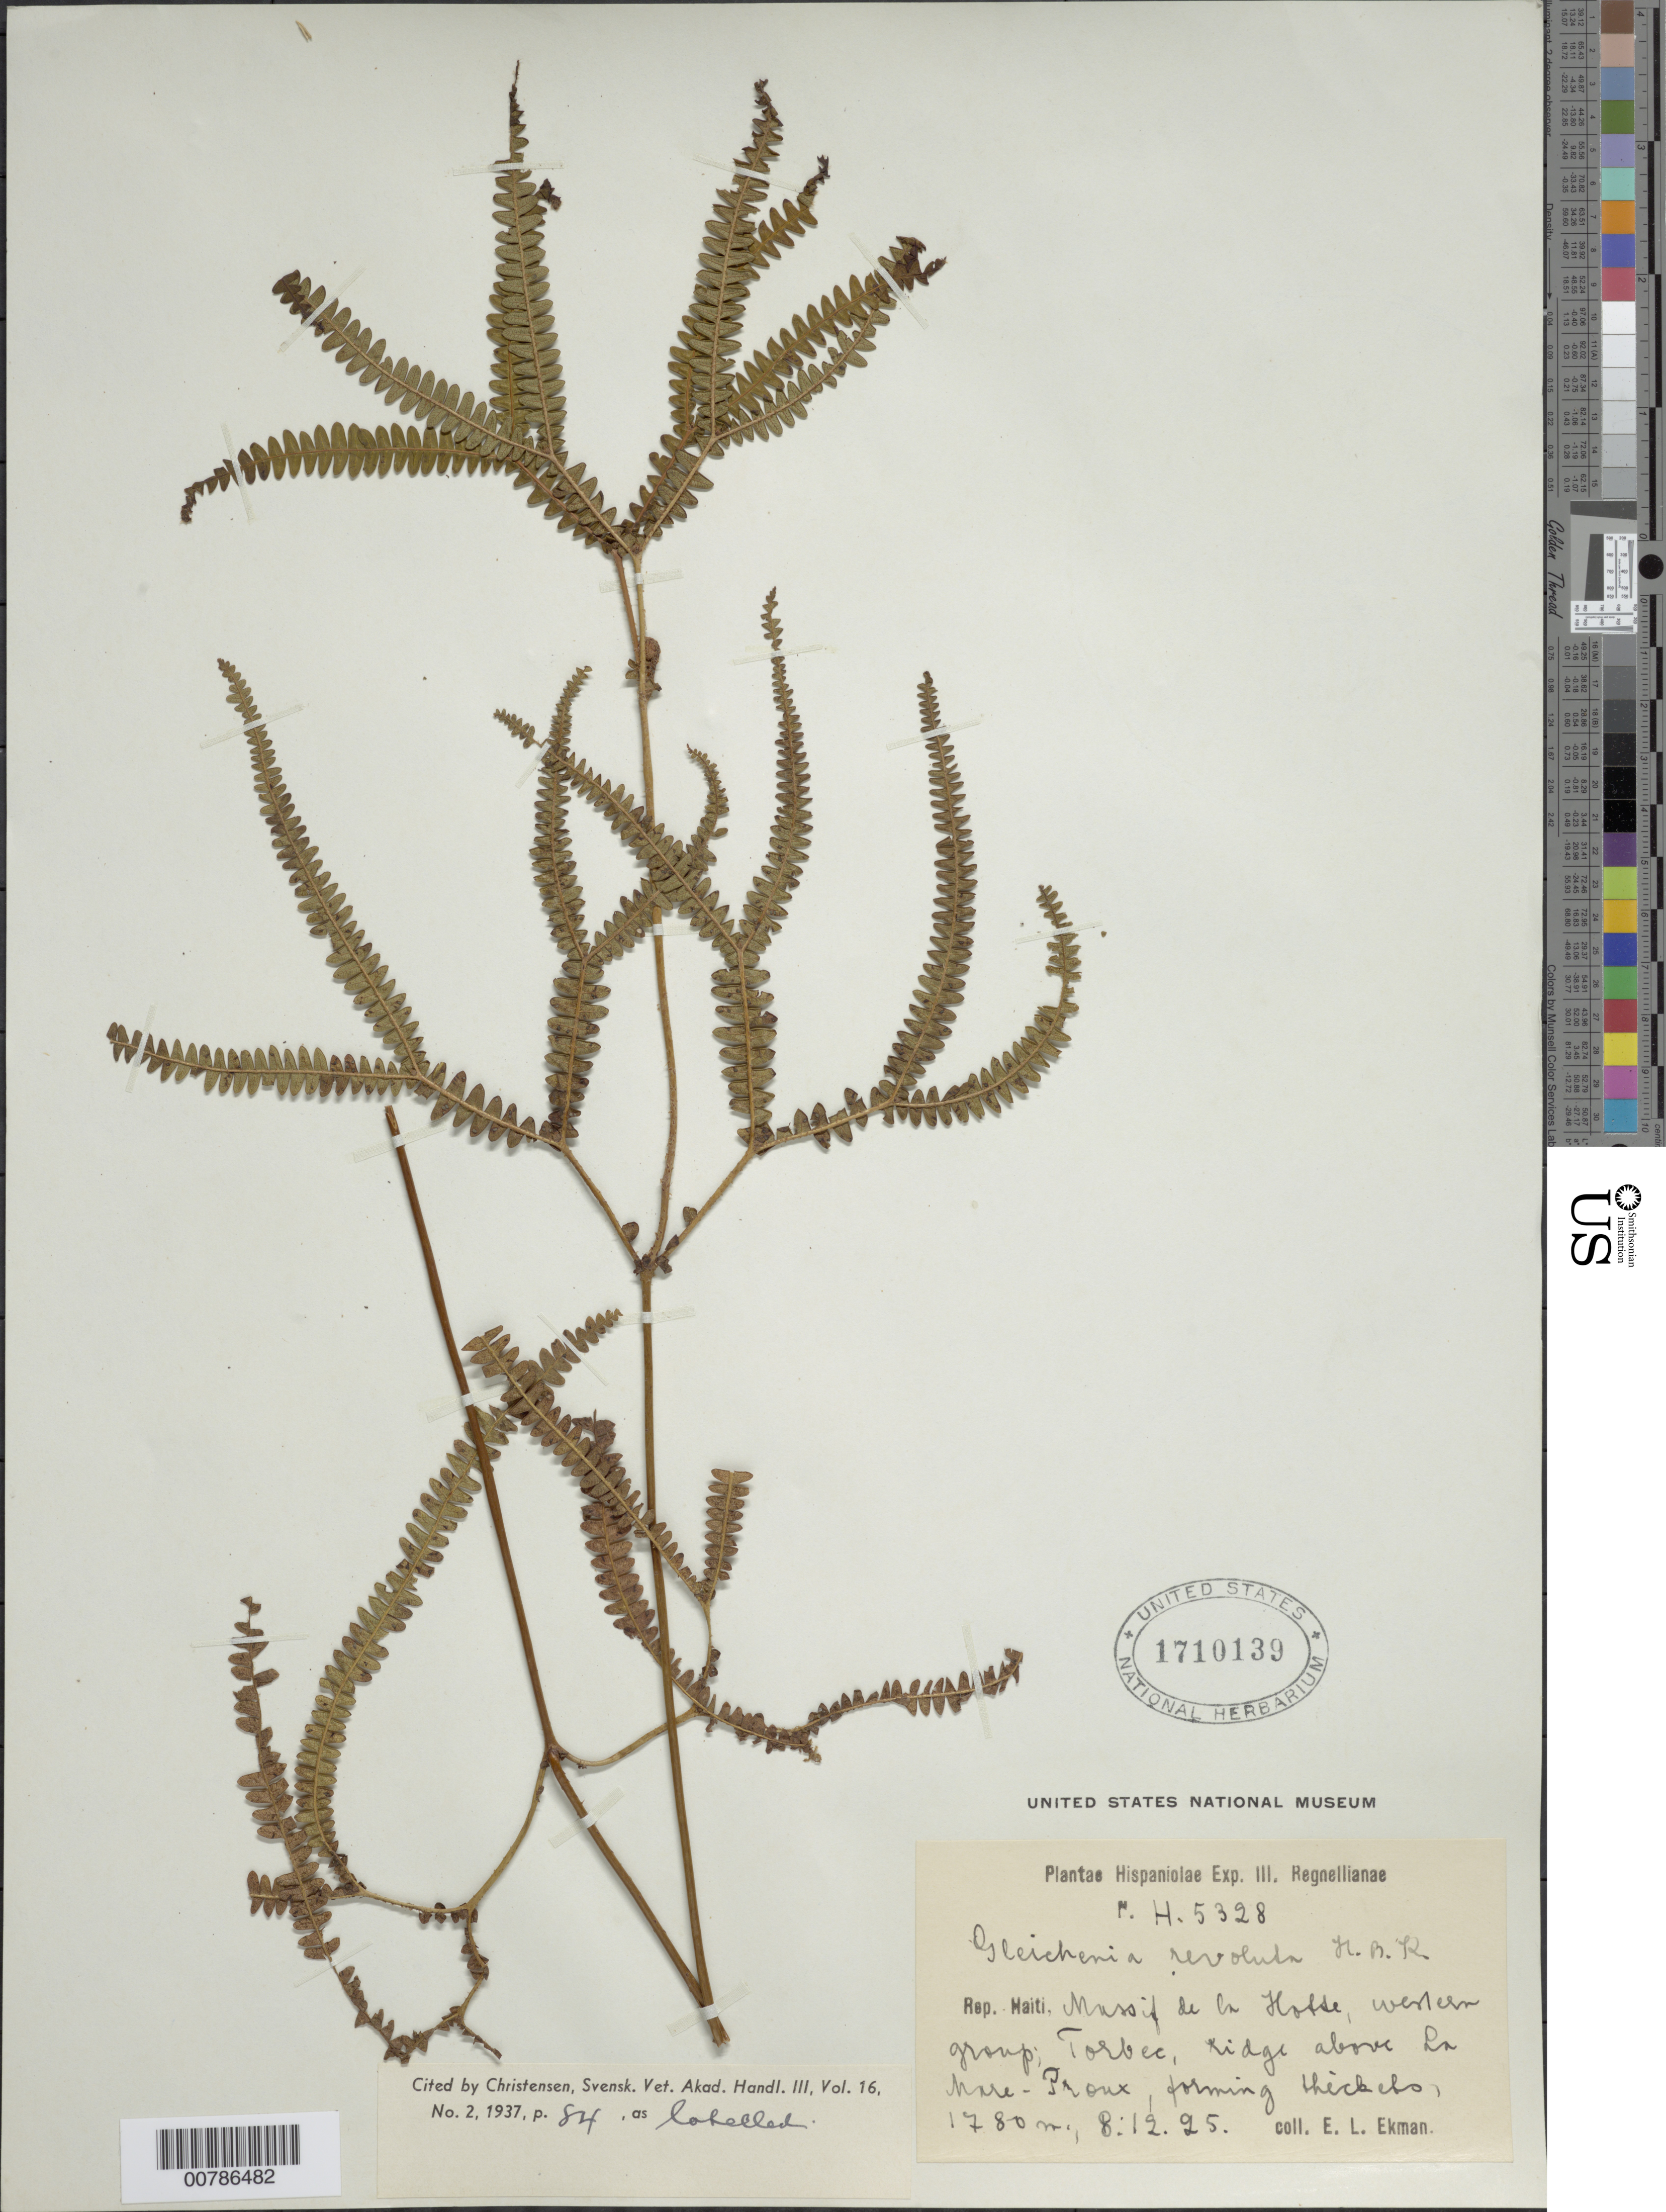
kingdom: Plantae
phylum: Tracheophyta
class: Polypodiopsida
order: Gleicheniales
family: Gleicheniaceae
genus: Sticherus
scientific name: Sticherus revolutus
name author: (Kunth) Ching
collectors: E. L. Ekman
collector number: H 5328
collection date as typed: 08 Dec 1925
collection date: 1925-12-08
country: Haiti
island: Hispaniola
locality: Massif de la Hotte, western group, Torbec, ridge above La Mare-Proux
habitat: Ridge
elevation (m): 1780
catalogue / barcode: US 1710139